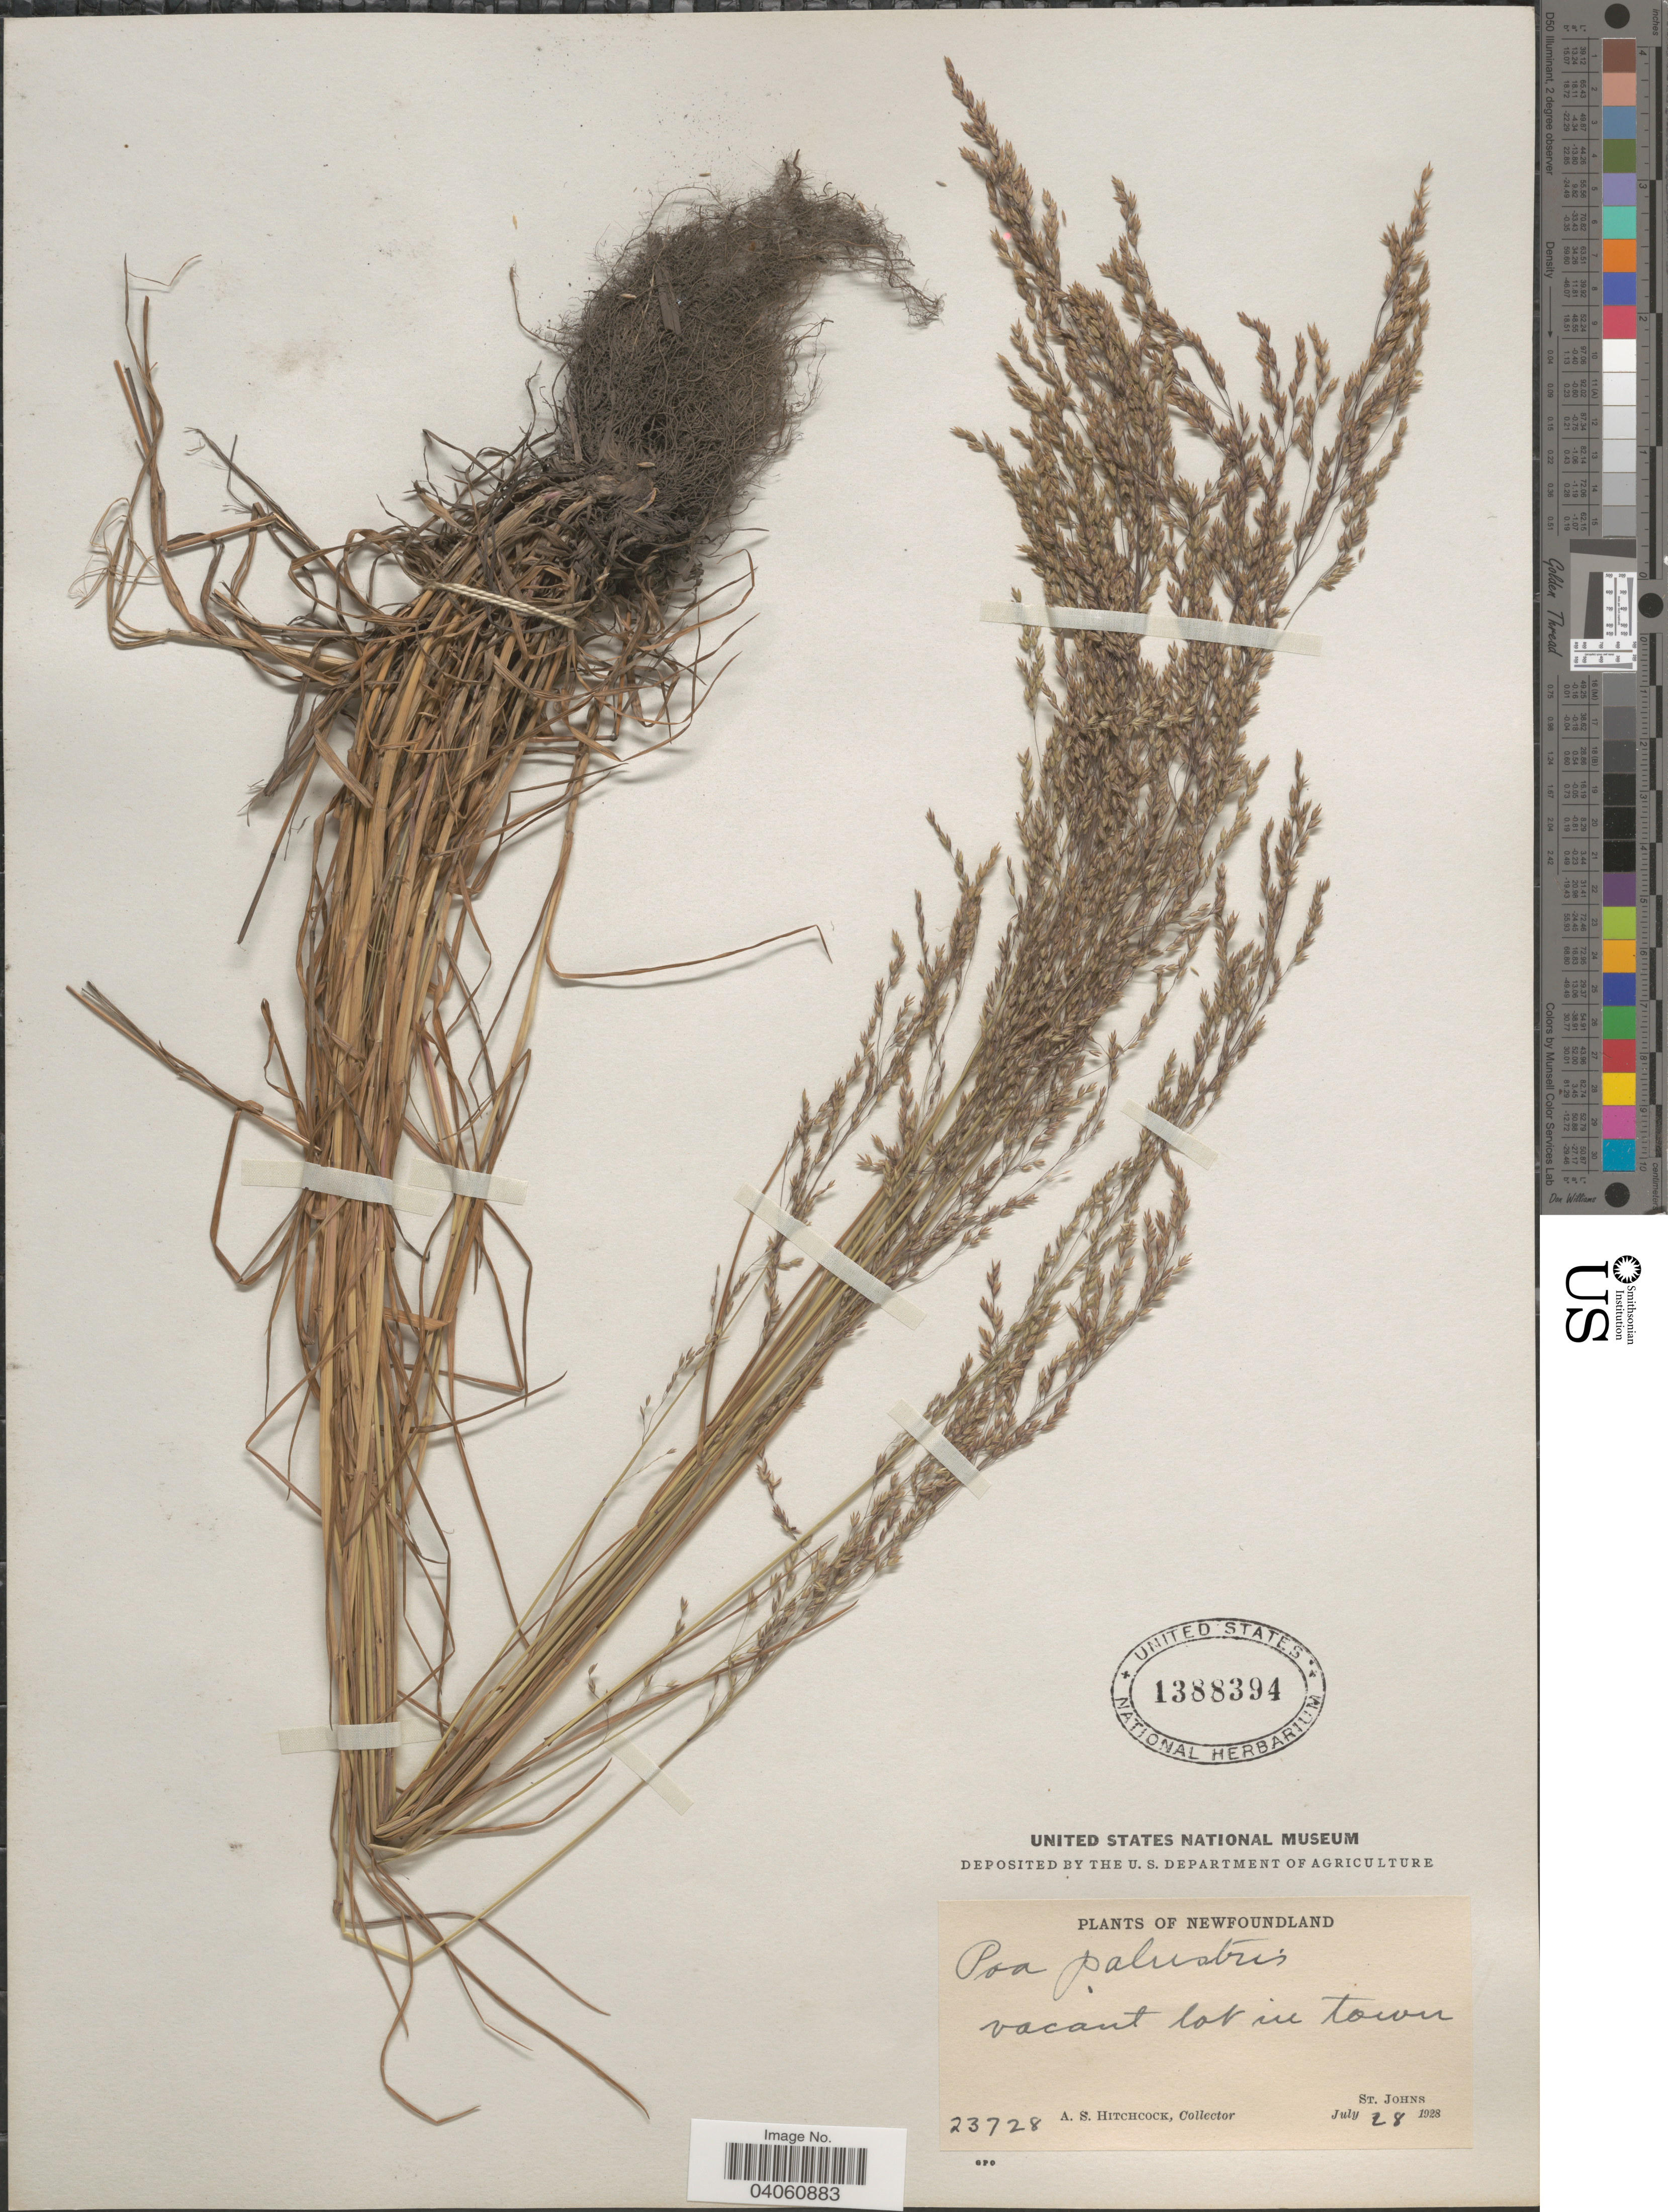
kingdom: Plantae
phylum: Tracheophyta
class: Liliopsida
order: Poales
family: Poaceae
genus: Poa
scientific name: Poa palustris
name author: L.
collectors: A. S. Hitchcock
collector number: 23728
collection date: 1928-07-28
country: Canada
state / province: Newfoundland and Labrador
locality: St. Johns.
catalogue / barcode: US 1388394